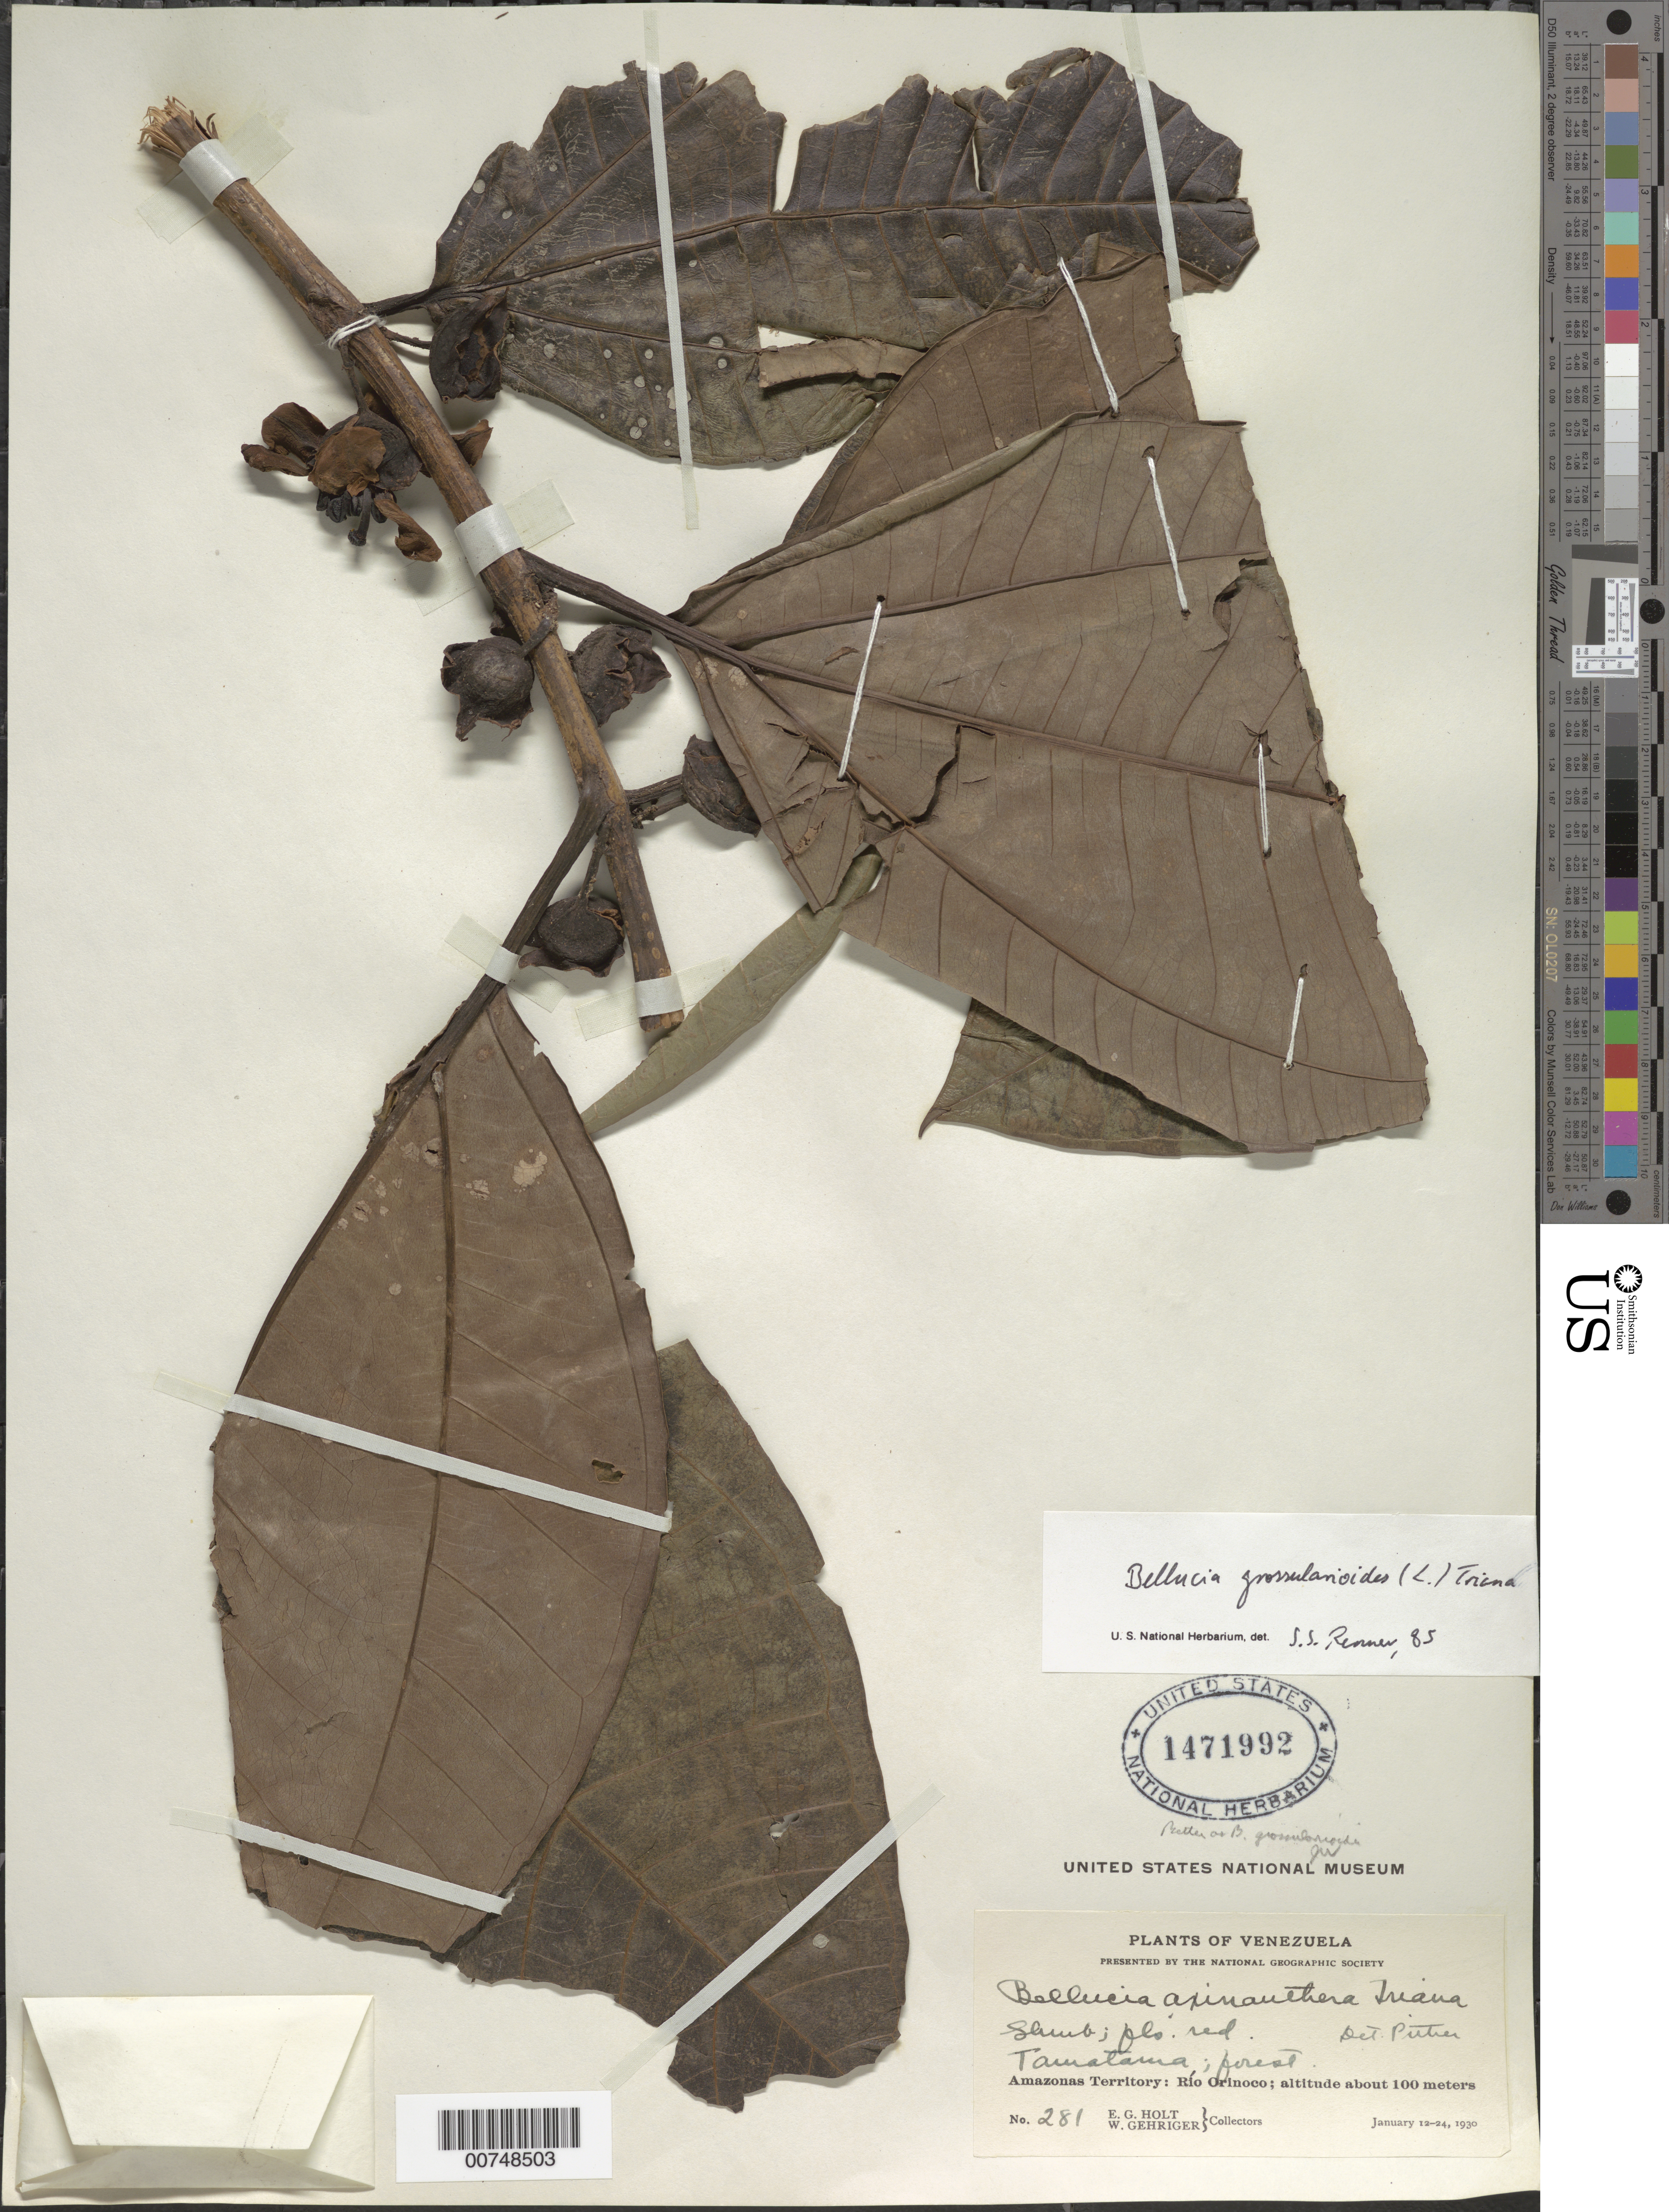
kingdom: Plantae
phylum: Tracheophyta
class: Magnoliopsida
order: Myrtales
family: Melastomataceae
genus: Bellucia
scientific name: Bellucia grossularioides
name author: (L.) Triana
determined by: Renner, --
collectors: E. Holt & W. Gehriger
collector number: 281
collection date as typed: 12-Jan-30 to 24-Jan-30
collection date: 1930-01-12/1930-01-24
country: Venezuela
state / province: Amazonas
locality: Tamatama, Alto Río Orinoco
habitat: Forest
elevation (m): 100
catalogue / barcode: US 1471992